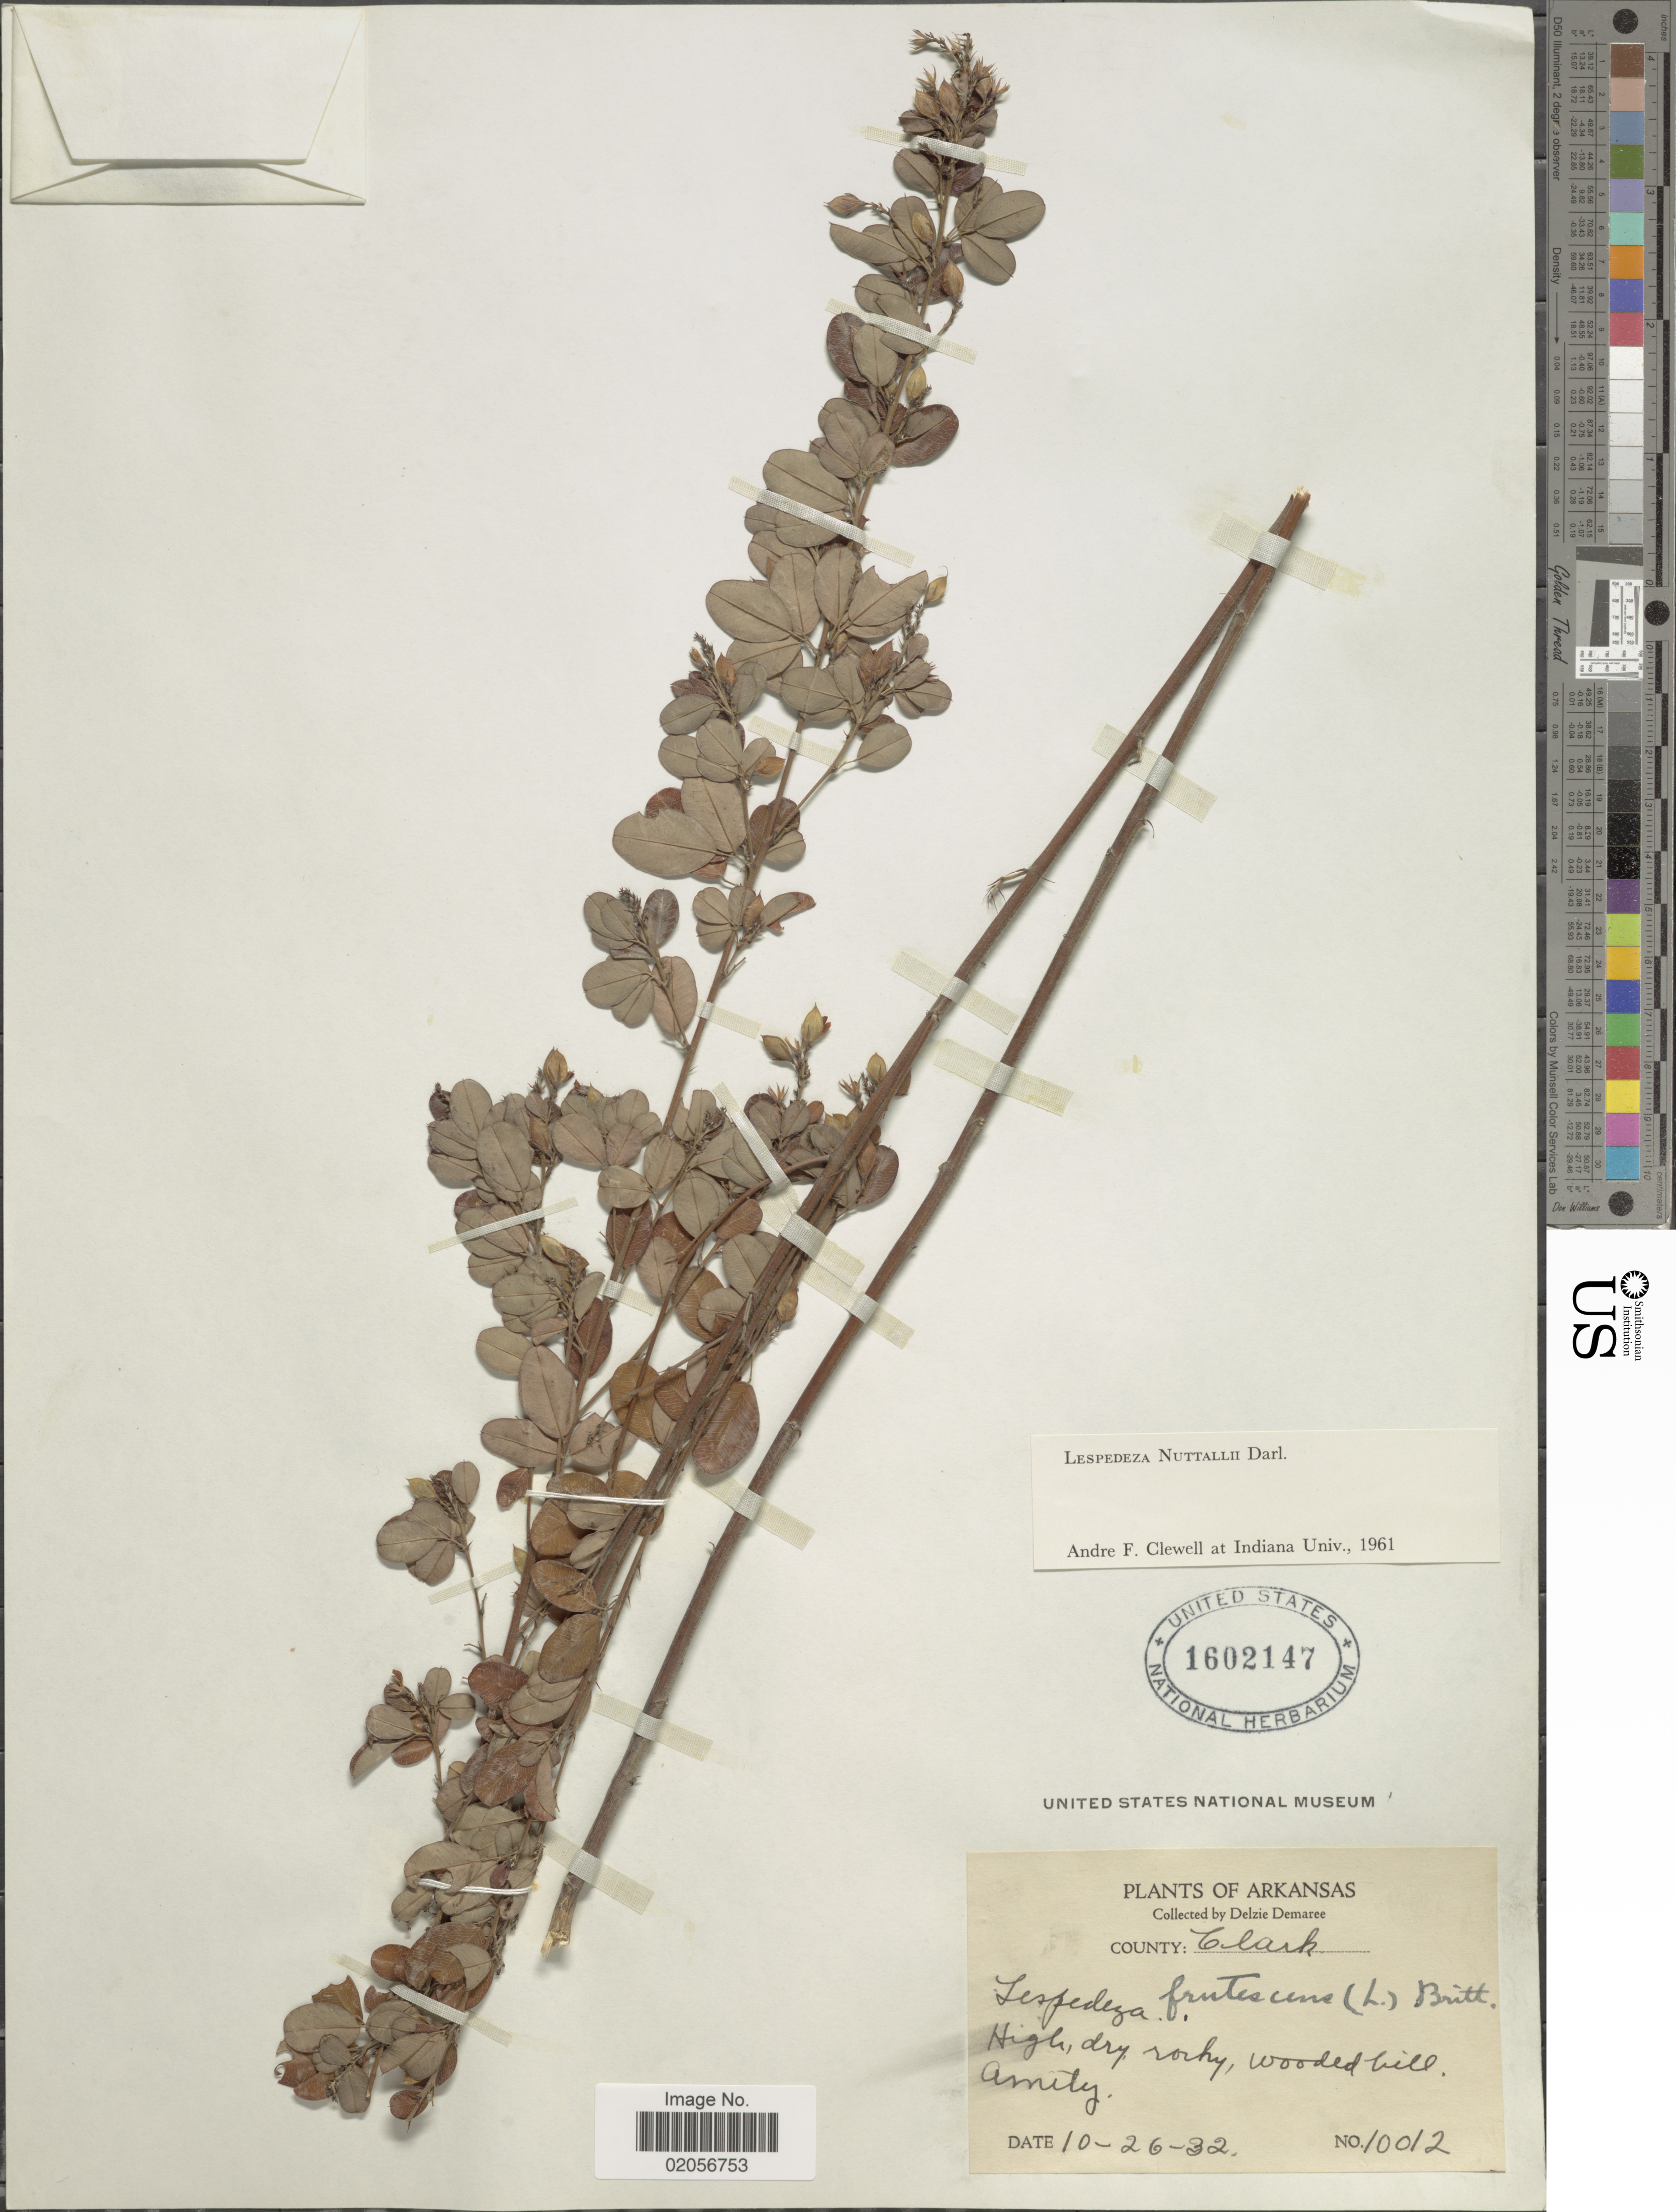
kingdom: Plantae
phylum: Tracheophyta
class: Magnoliopsida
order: Fabales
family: Fabaceae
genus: Lespedeza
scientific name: Lespedeza nuttallii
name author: Darl.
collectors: D. Demaree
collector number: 10012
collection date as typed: Transcribed d/m/y: 26/10/32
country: United States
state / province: Arkansas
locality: County: Clark, Hig, dry rocky, wooded hill, Amity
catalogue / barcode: US 1602147